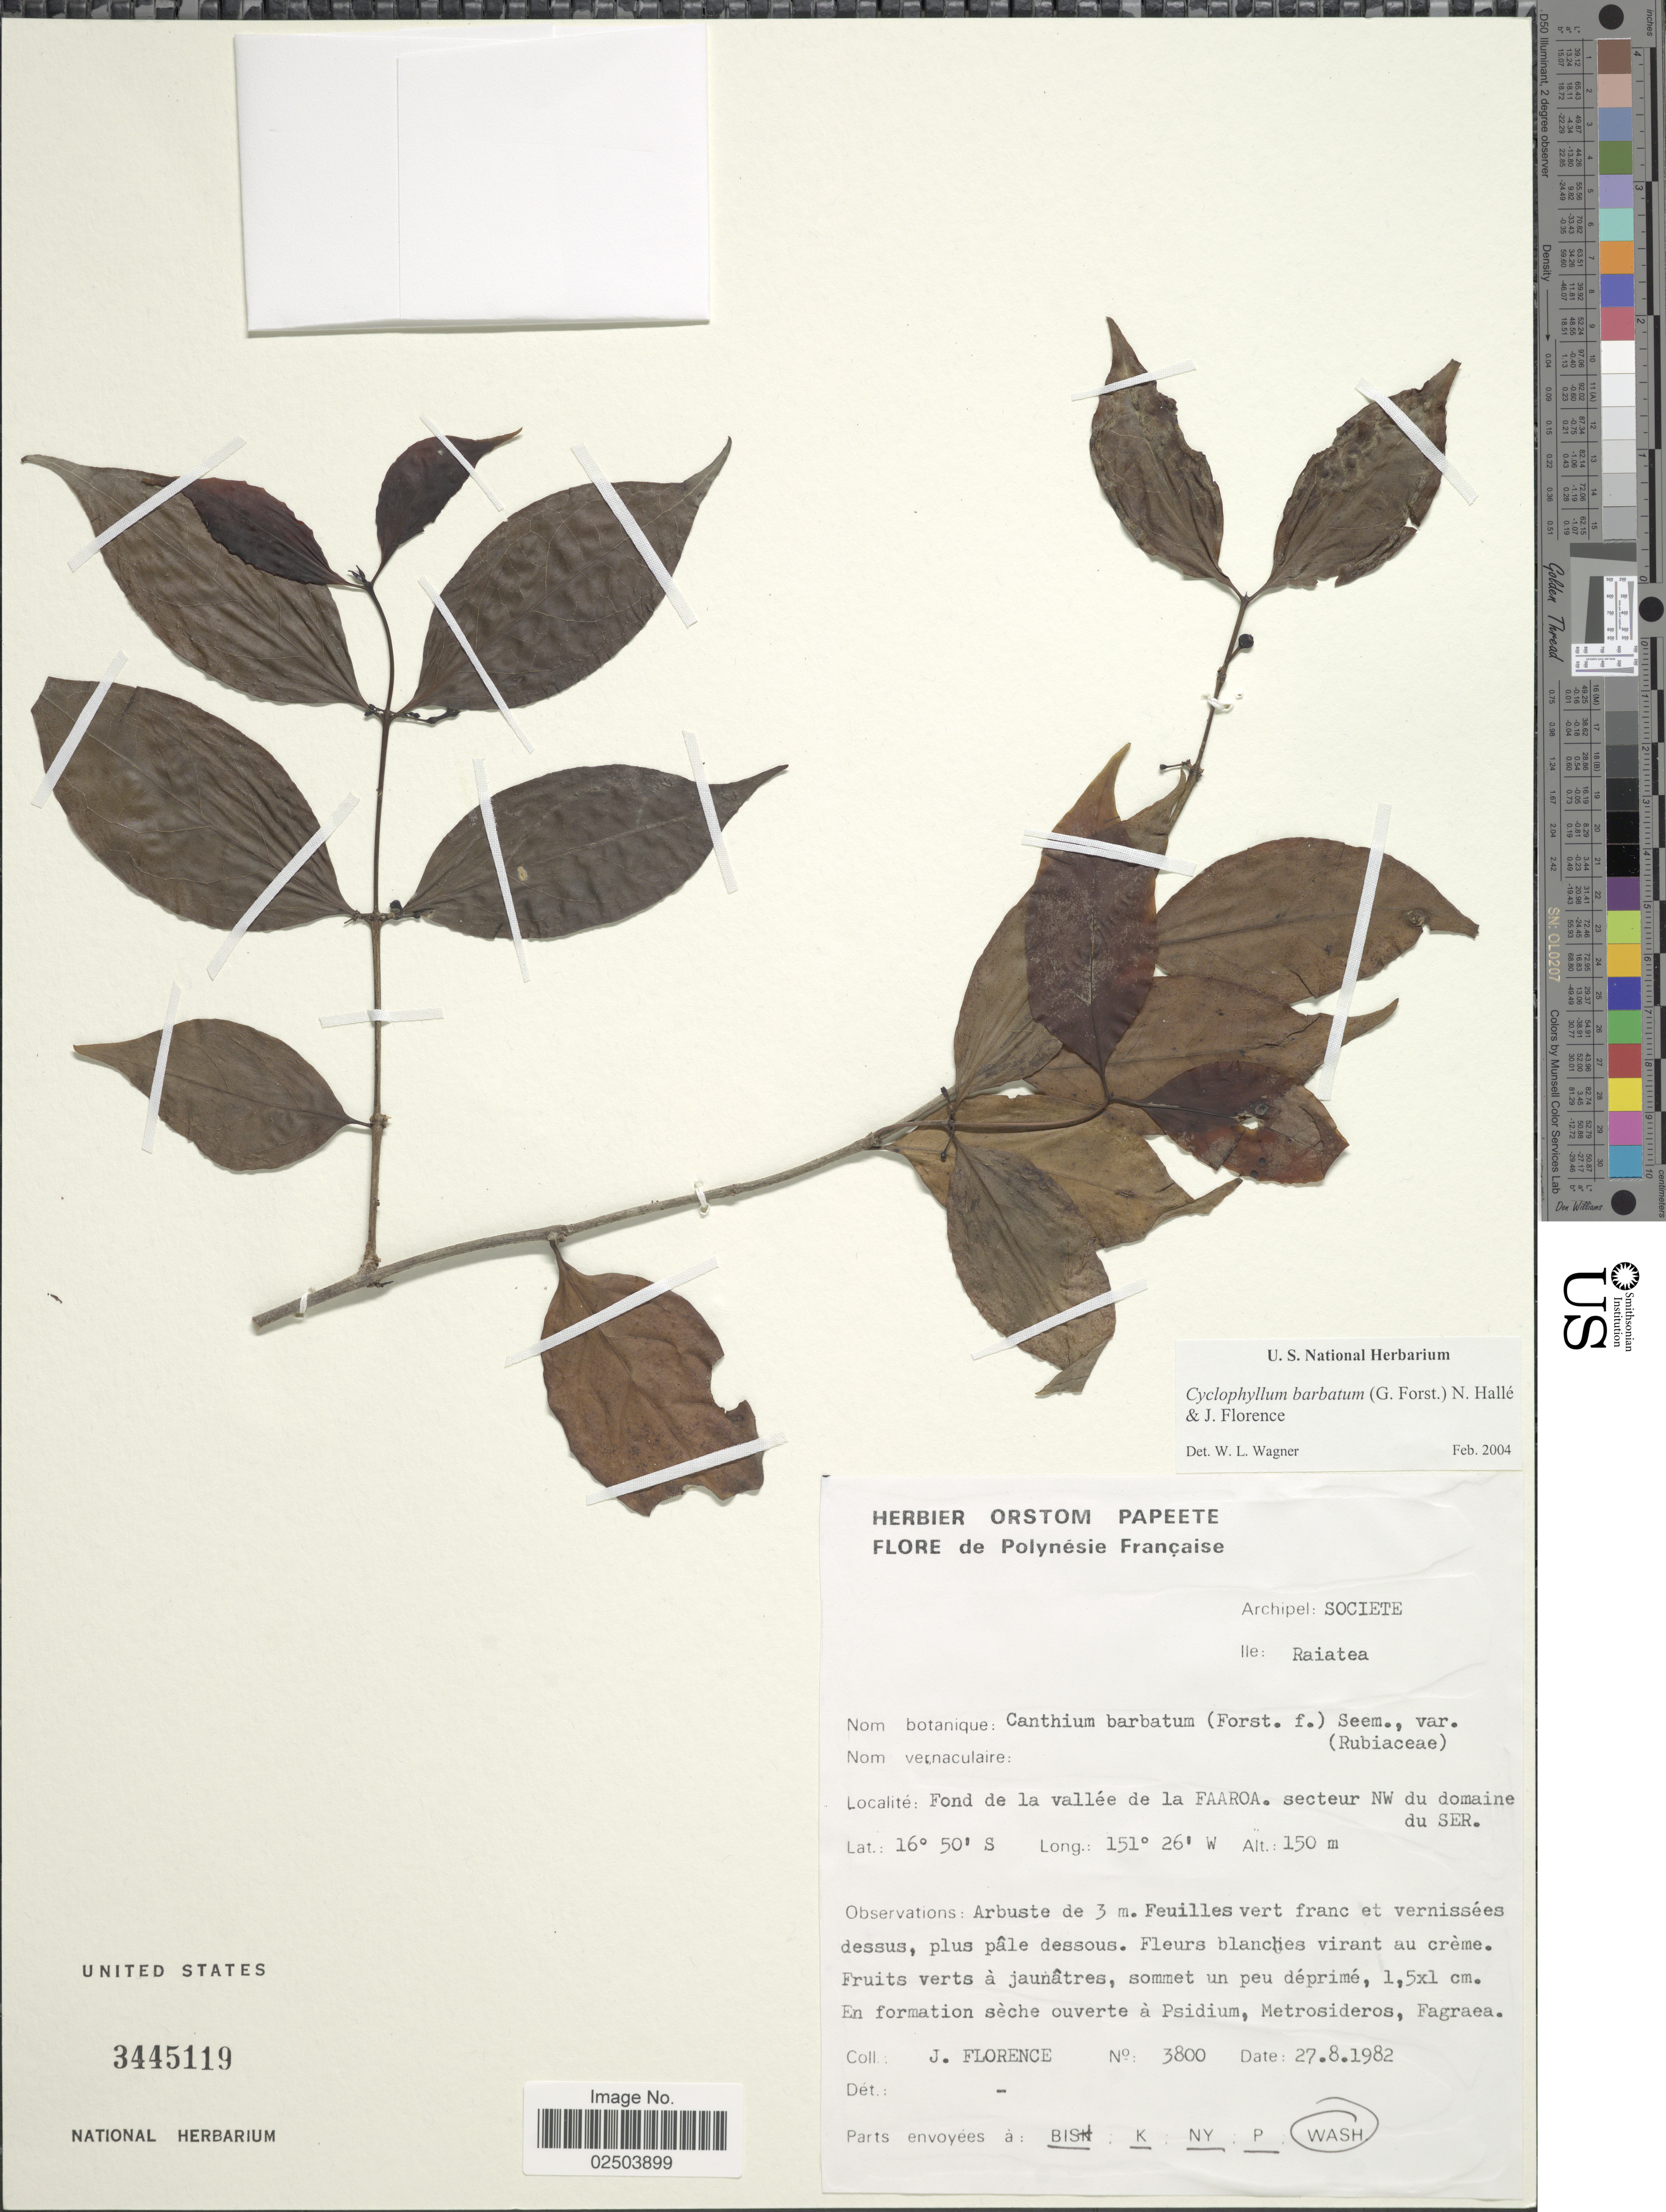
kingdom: Plantae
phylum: Tracheophyta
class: Magnoliopsida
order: Gentianales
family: Rubiaceae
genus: Cyclophyllum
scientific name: Cyclophyllum barbatum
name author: (G. Forst.) N. Hallé & J. Florence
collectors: J. Florence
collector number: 3800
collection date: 1982-08-27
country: French Polynesia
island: Raiatea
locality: Archipel: Societe, Ile: Raiatea. Fond de la vallee de la Faaroa. secteur NW du domaine du SER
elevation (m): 150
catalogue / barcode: US 3445119